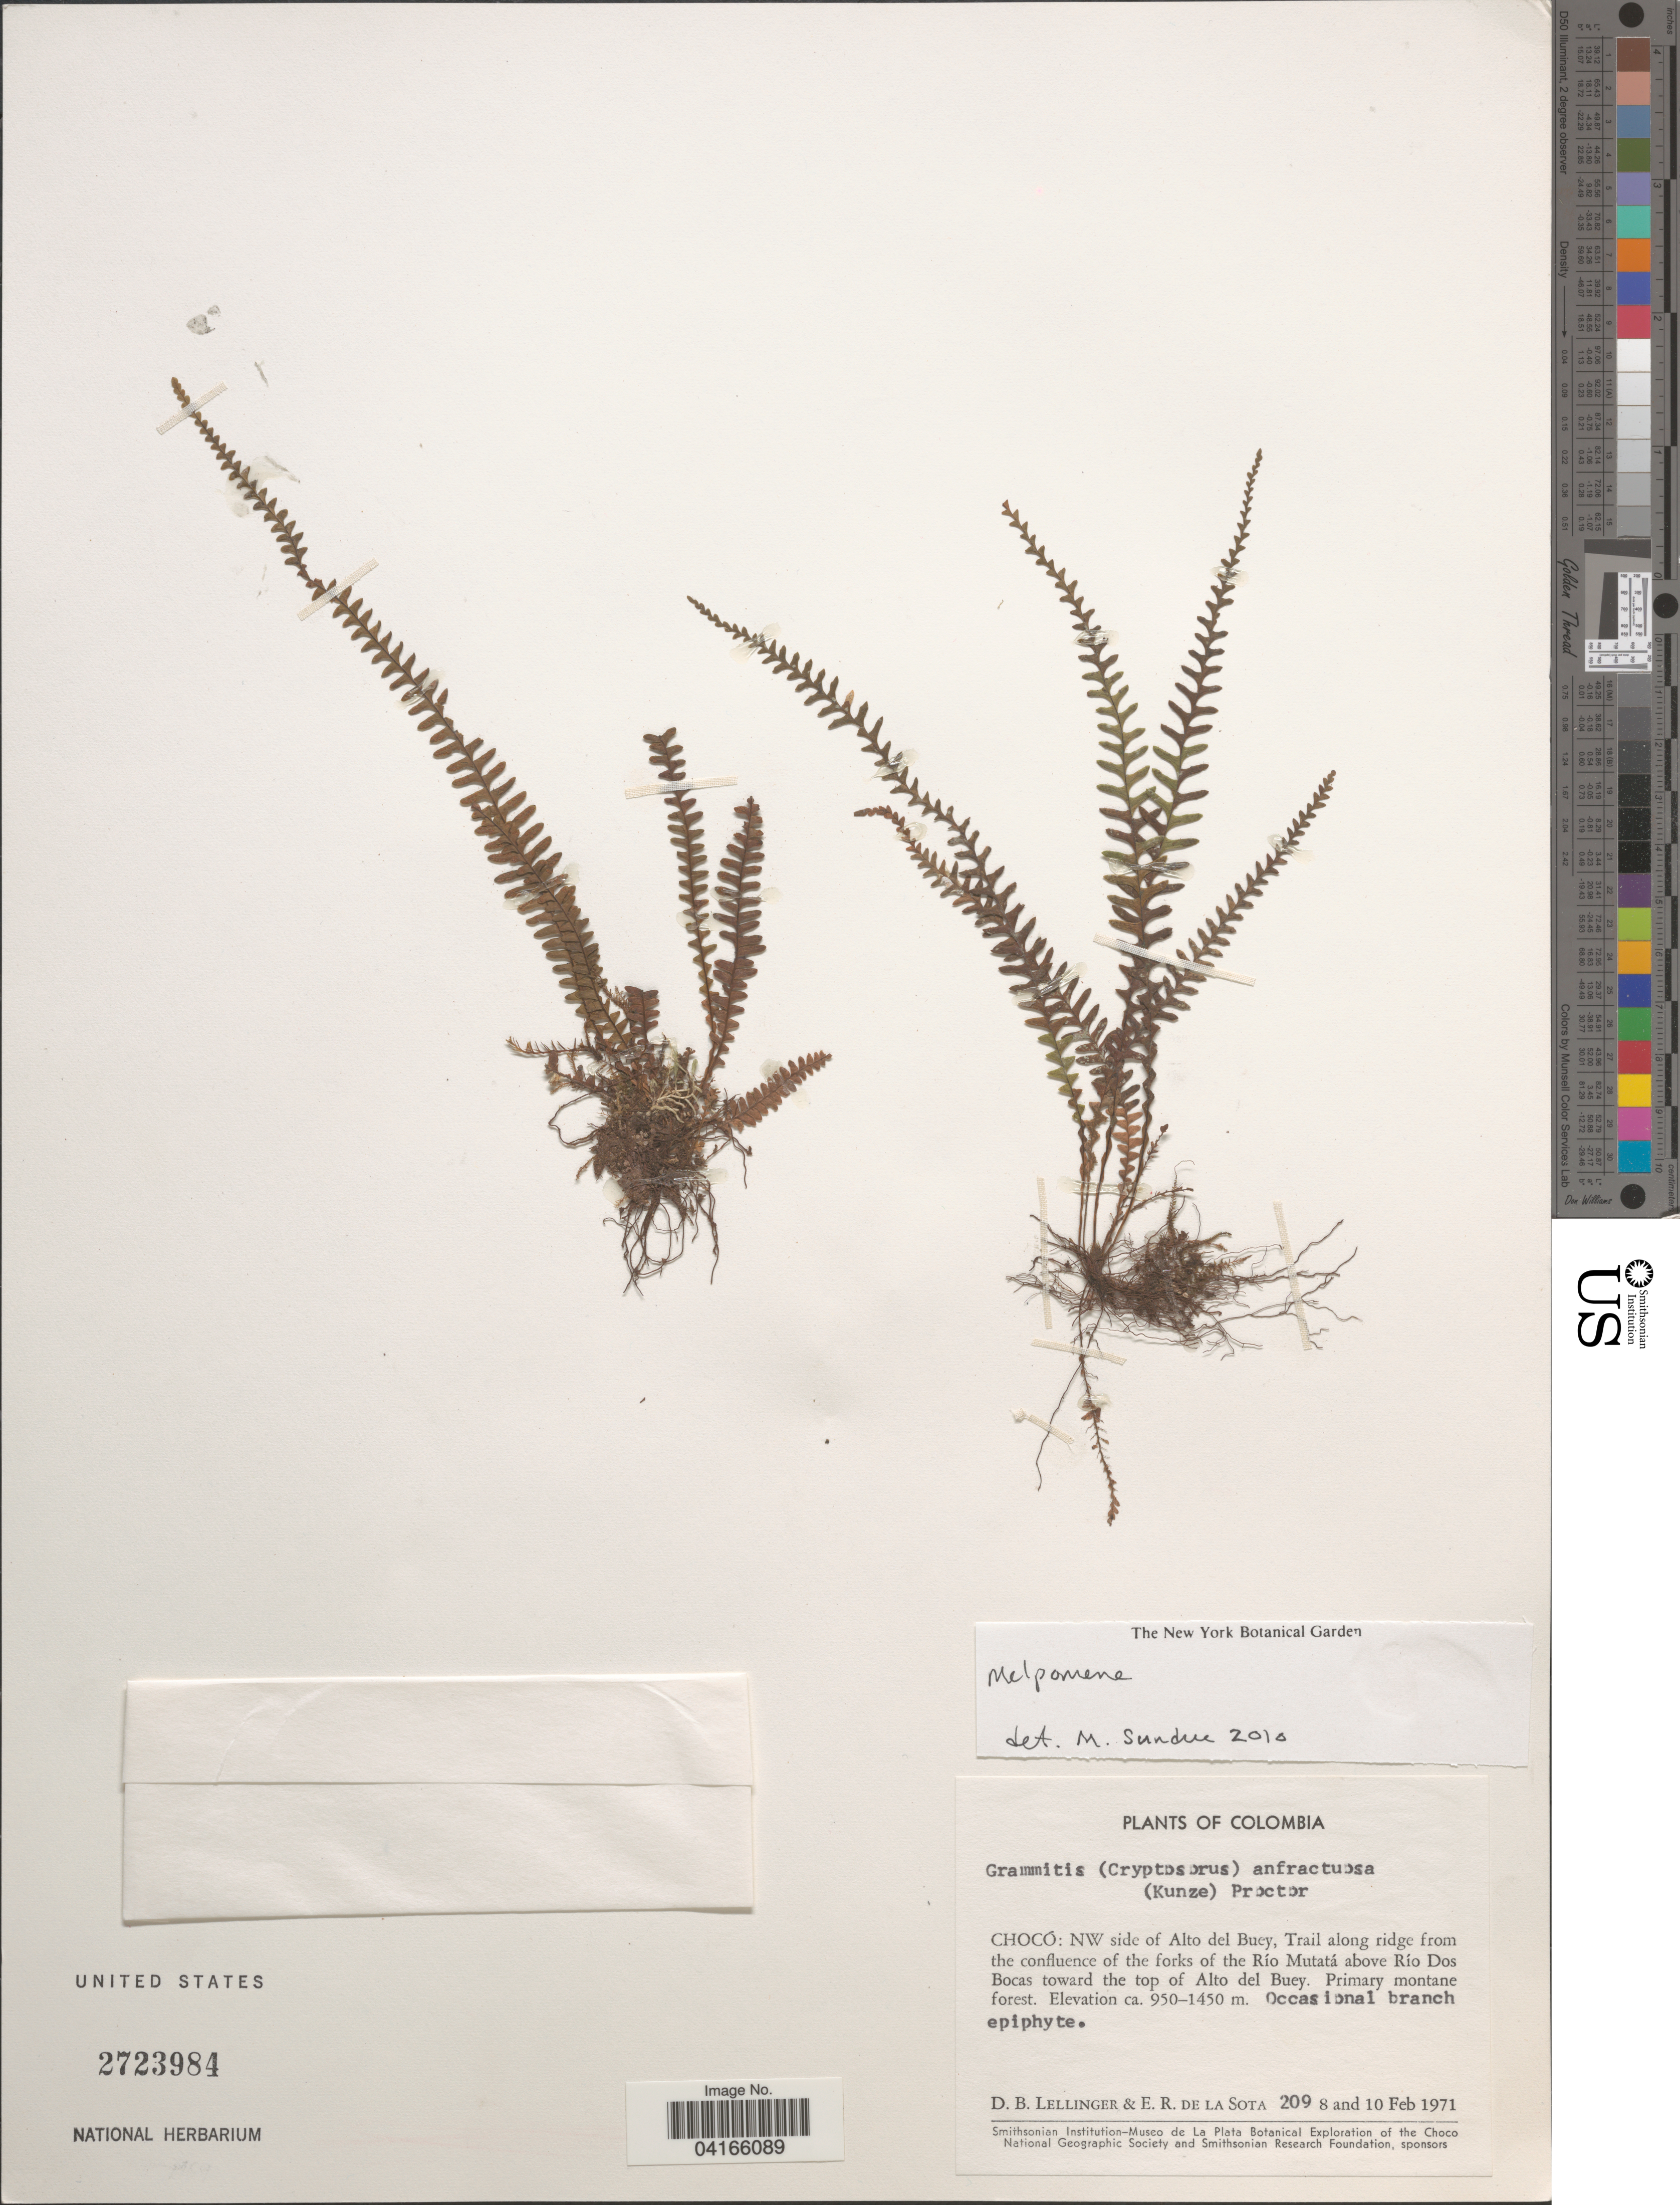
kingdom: Plantae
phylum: Tracheophyta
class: Polypodiopsida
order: Polypodiales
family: Polypodiaceae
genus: Melpomene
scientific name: Melpomene sp.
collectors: D. B. Lellinger & E. R. de la Sota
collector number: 209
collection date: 1971-02-08/1971-02-10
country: Colombia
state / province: Chocó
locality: Smithsonian Institution-Museo de La Plata Botanical Exploration. NW side of Alto del Buey, Trail along ridge from the confluence of the forks of the Río Mutatá above Río Dos Bocas toward the top of Alto del Buey.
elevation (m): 950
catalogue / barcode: US 2723984